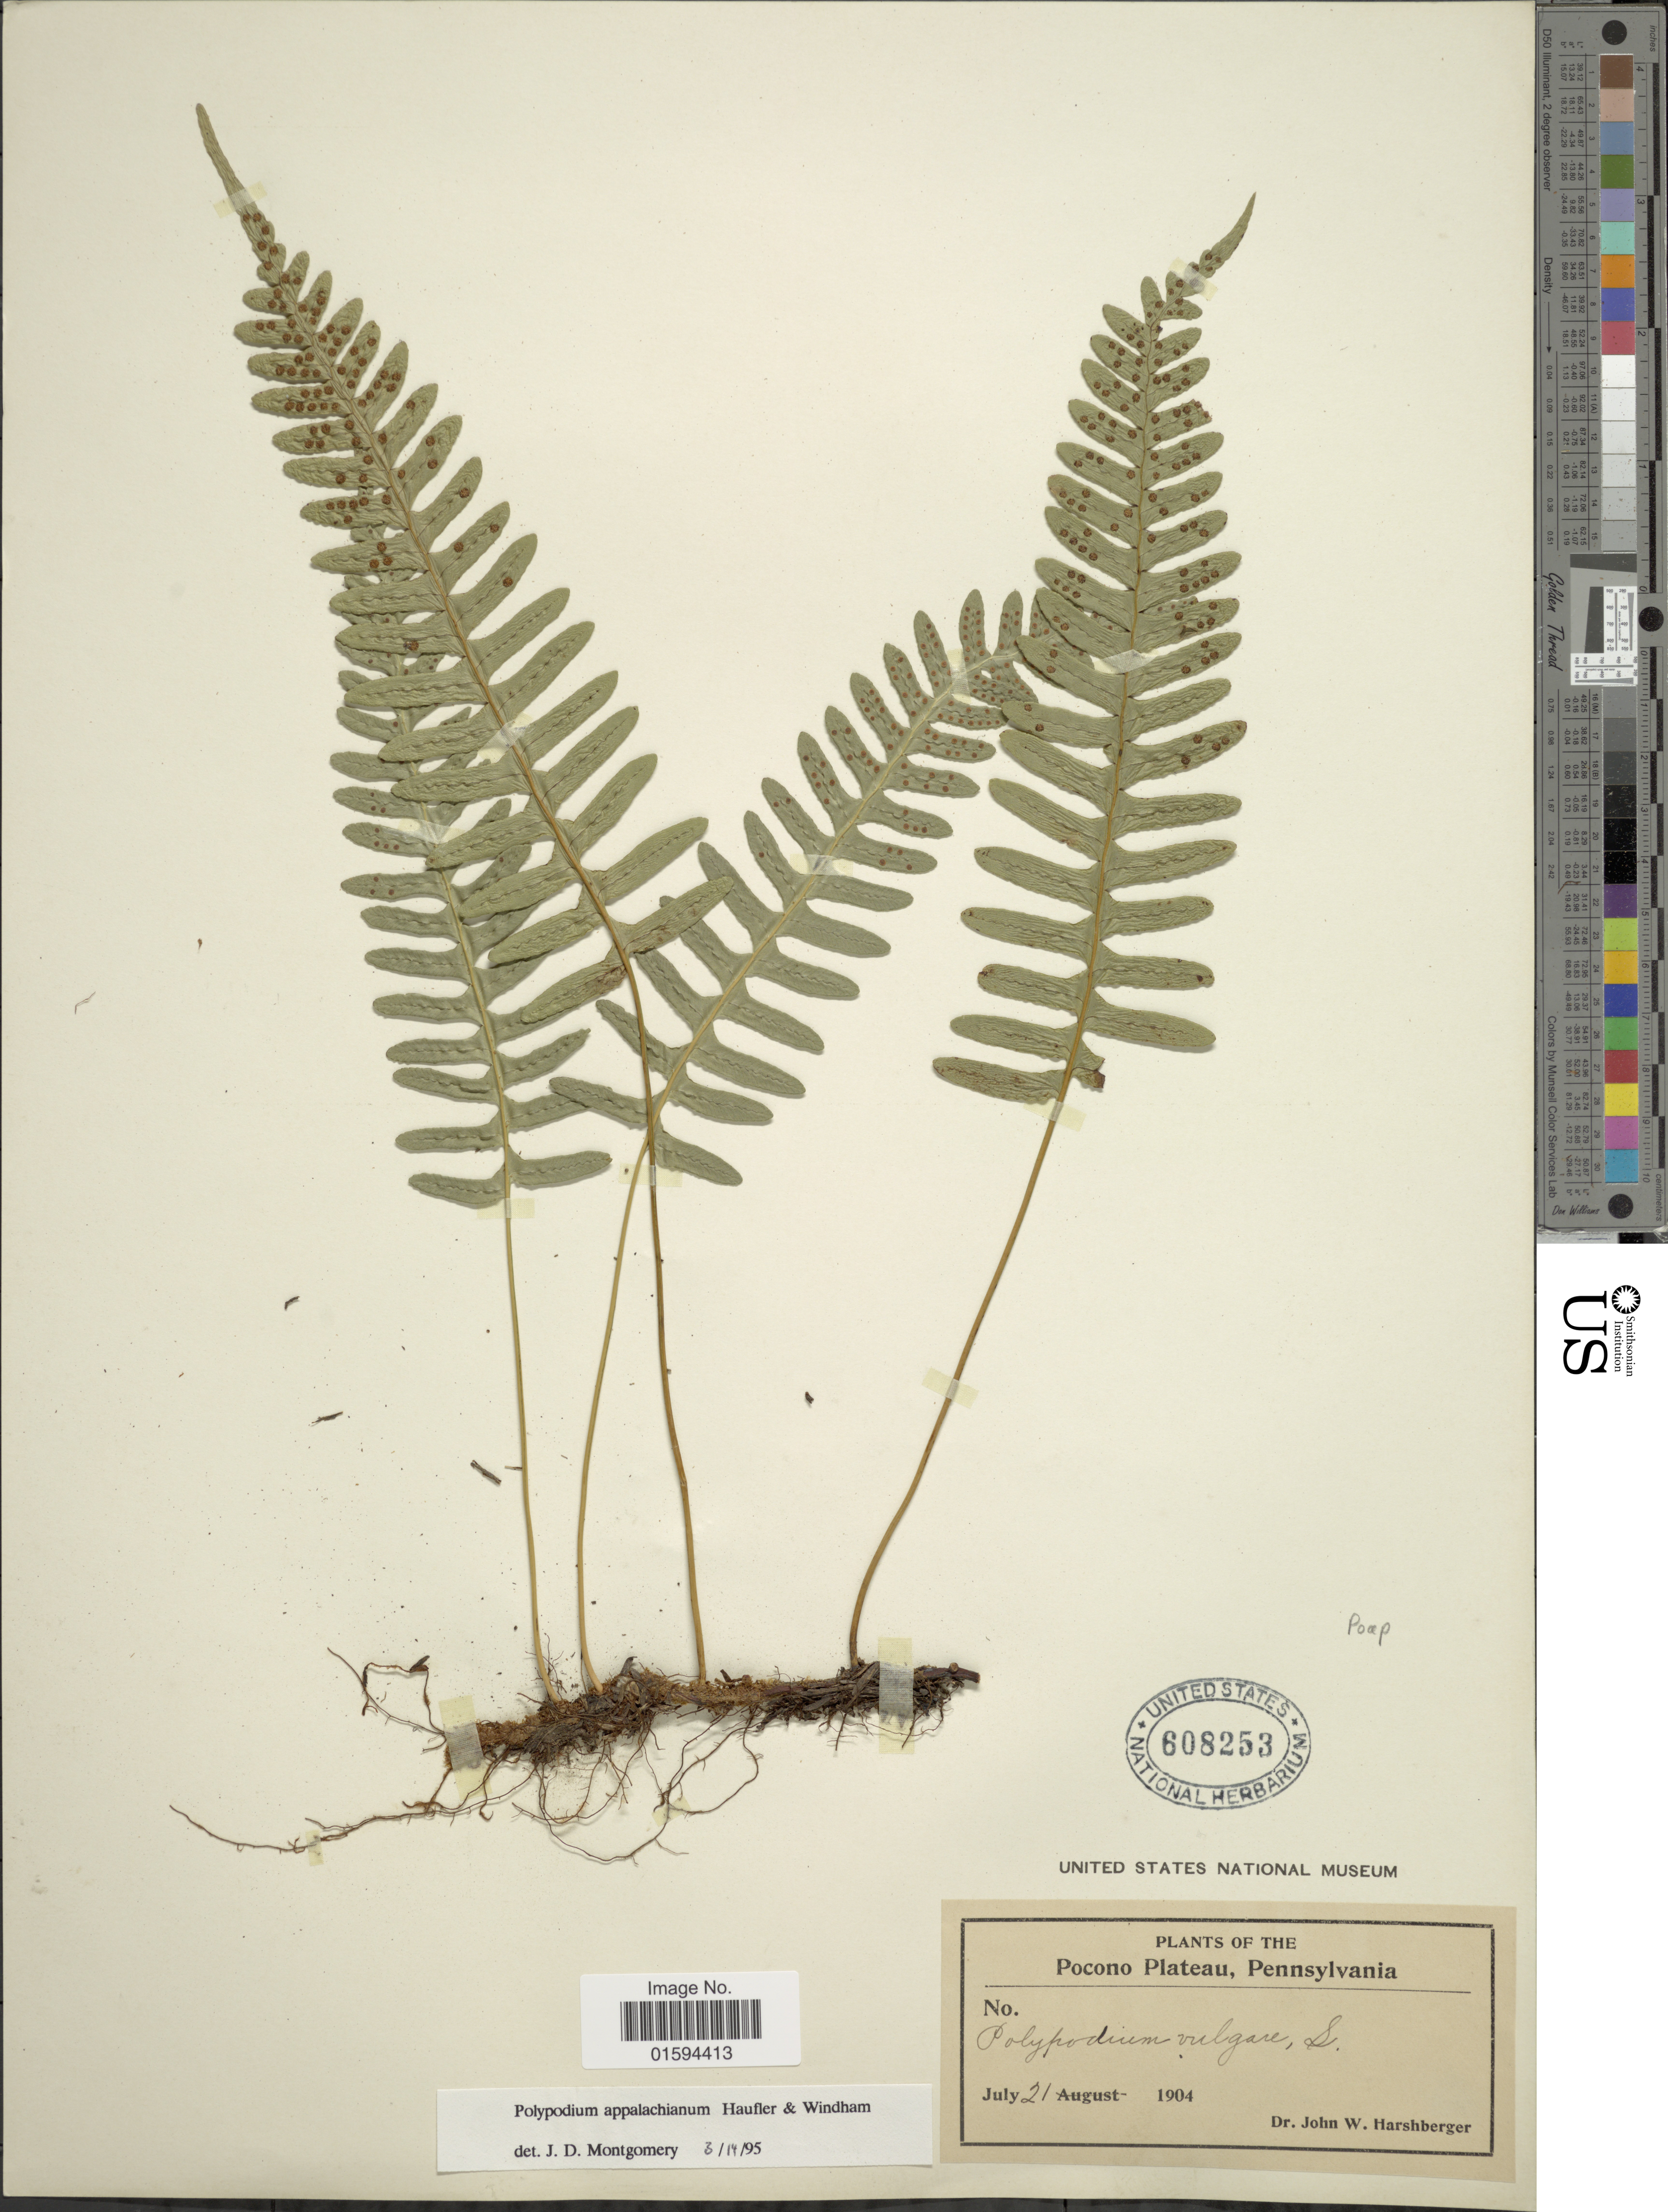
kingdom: Plantae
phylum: Tracheophyta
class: Polypodiopsida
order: Polypodiales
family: Polypodiaceae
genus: Polypodium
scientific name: Polypodium appalachianum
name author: Haufler & Windham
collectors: J. W. Harshberger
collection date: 1904-07-21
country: United States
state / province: Pennsylvania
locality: Pocono Plateau.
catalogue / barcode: US 608253